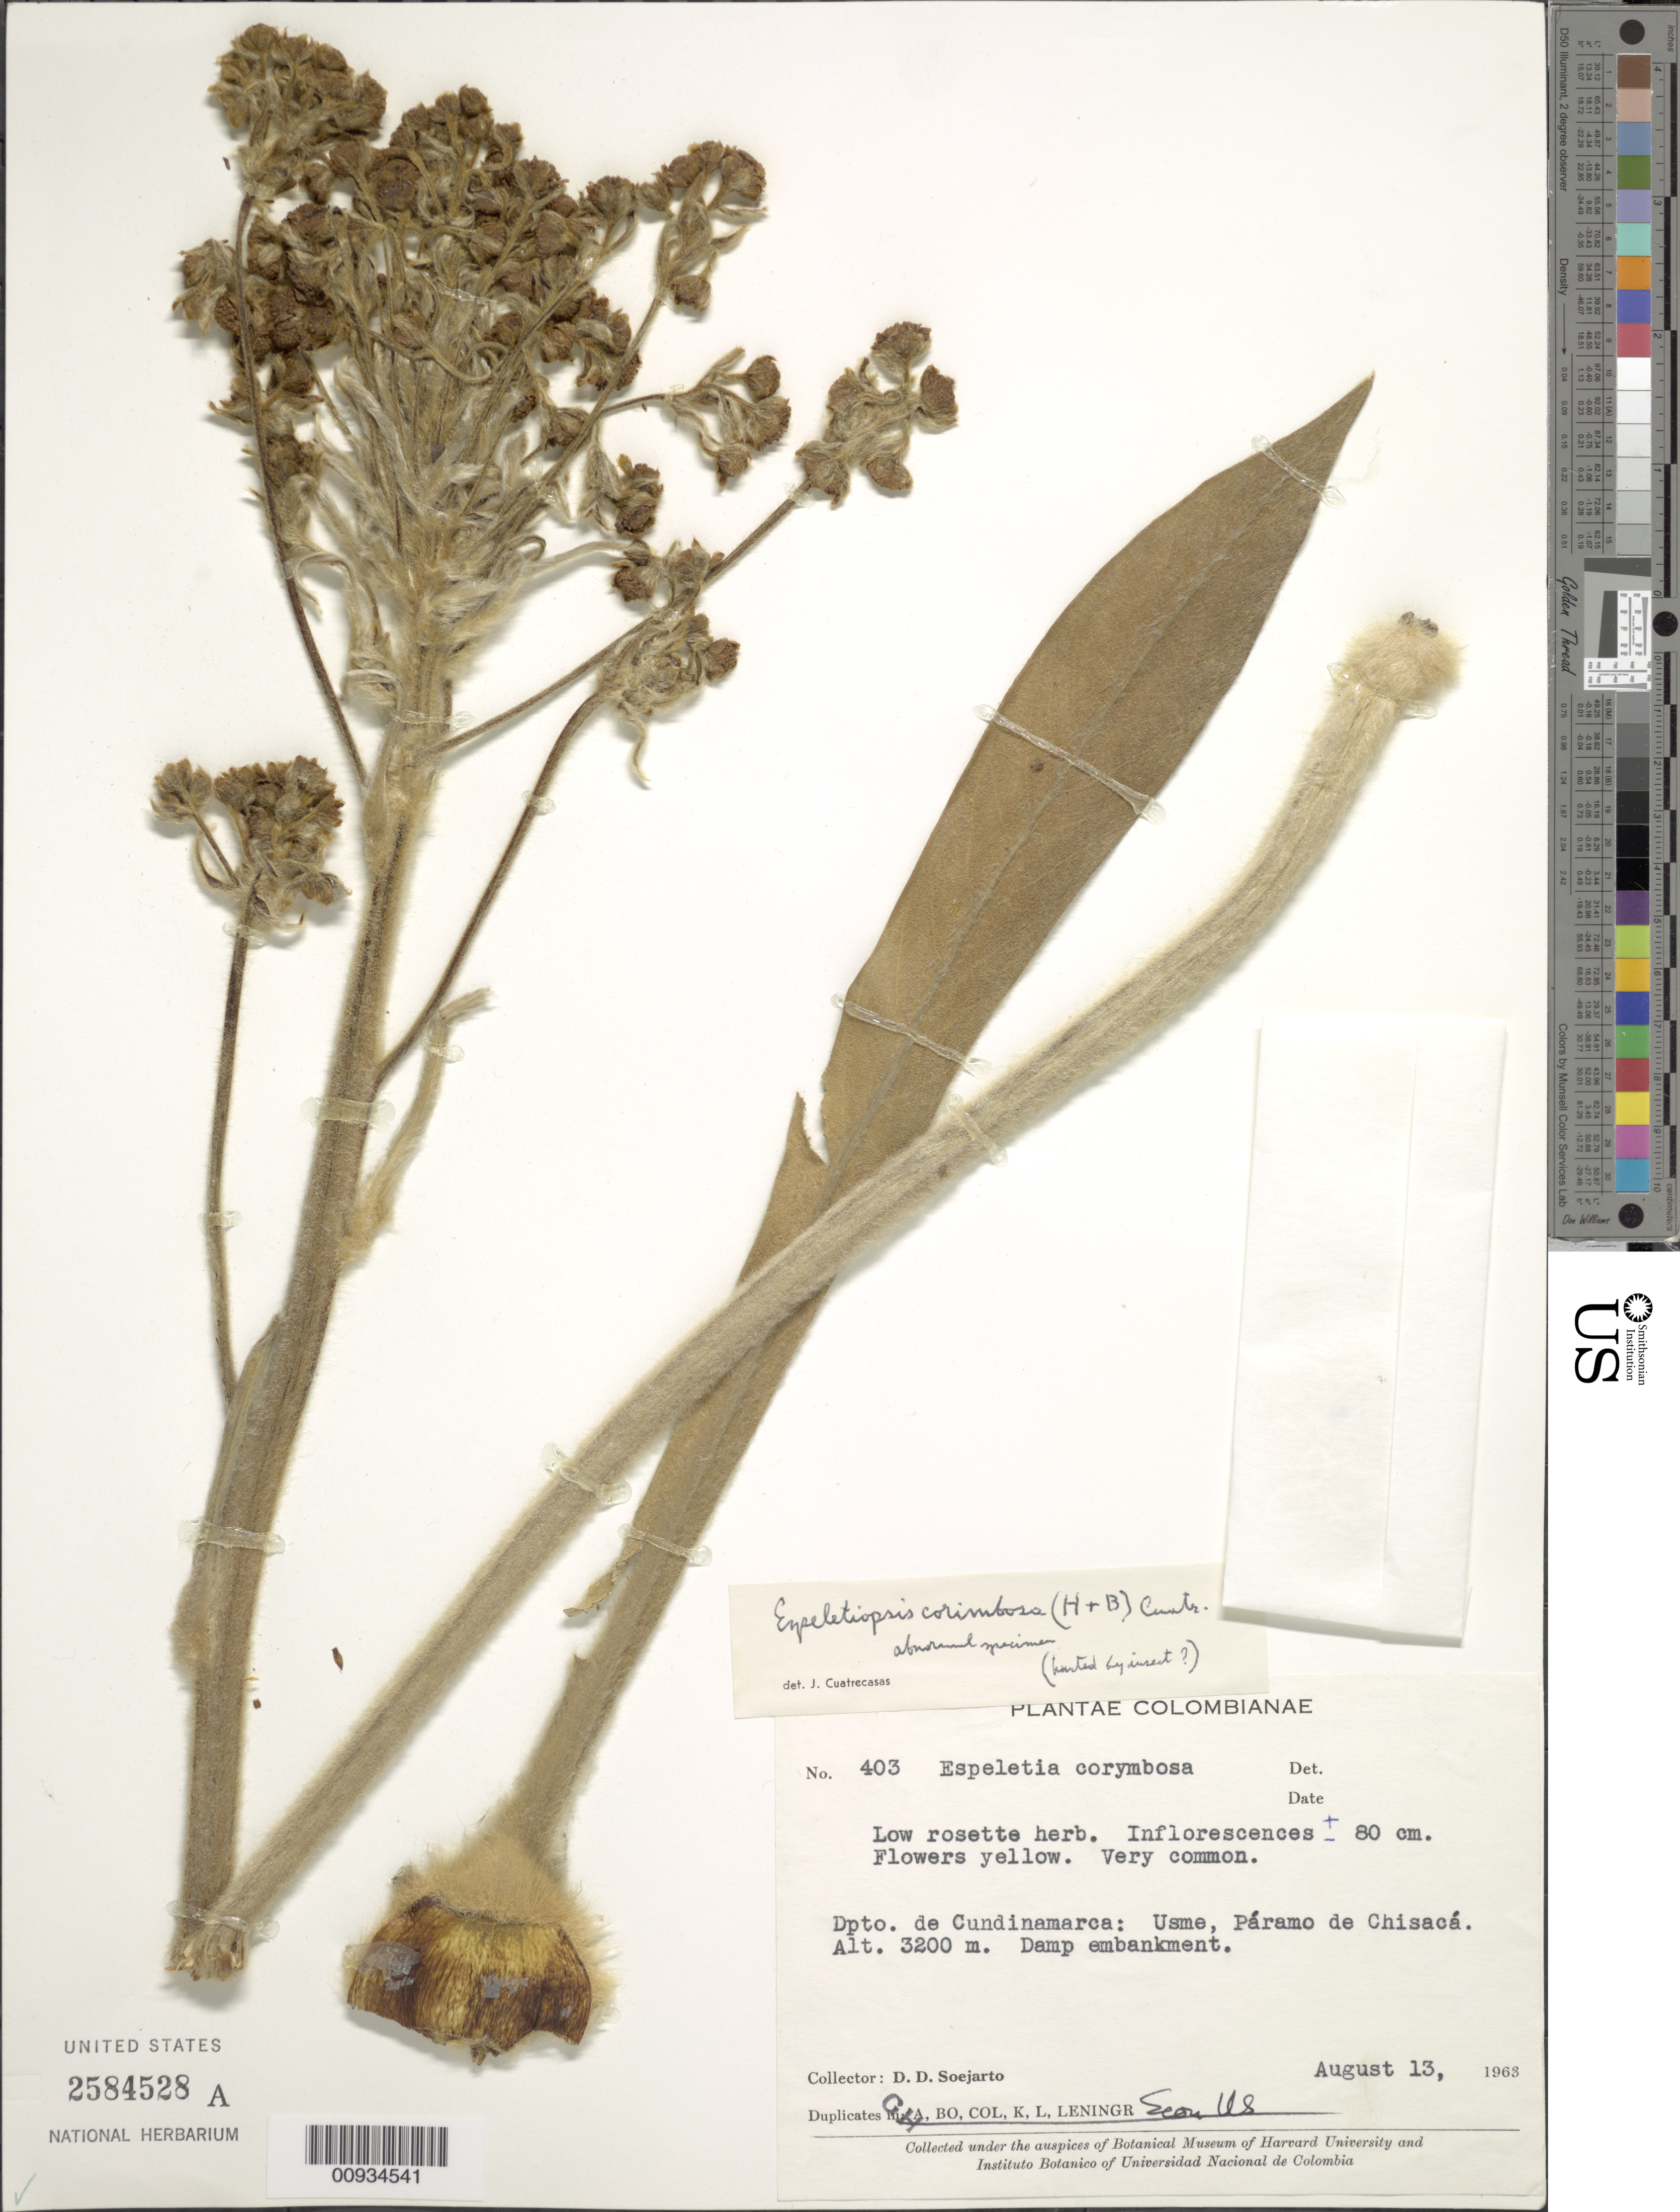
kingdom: Plantae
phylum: Tracheophyta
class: Magnoliopsida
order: Asterales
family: Asteraceae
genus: Espeletiopsis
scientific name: Espeletiopsis corymbosa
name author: (Humb. & Bonpl.) Cuatrec.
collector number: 403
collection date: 1963-08-13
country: Colombia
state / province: Cundinamarca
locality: Dpto. de Cundinamarca: Usme, Paramo de Chisaca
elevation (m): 3200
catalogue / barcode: US 2584528A